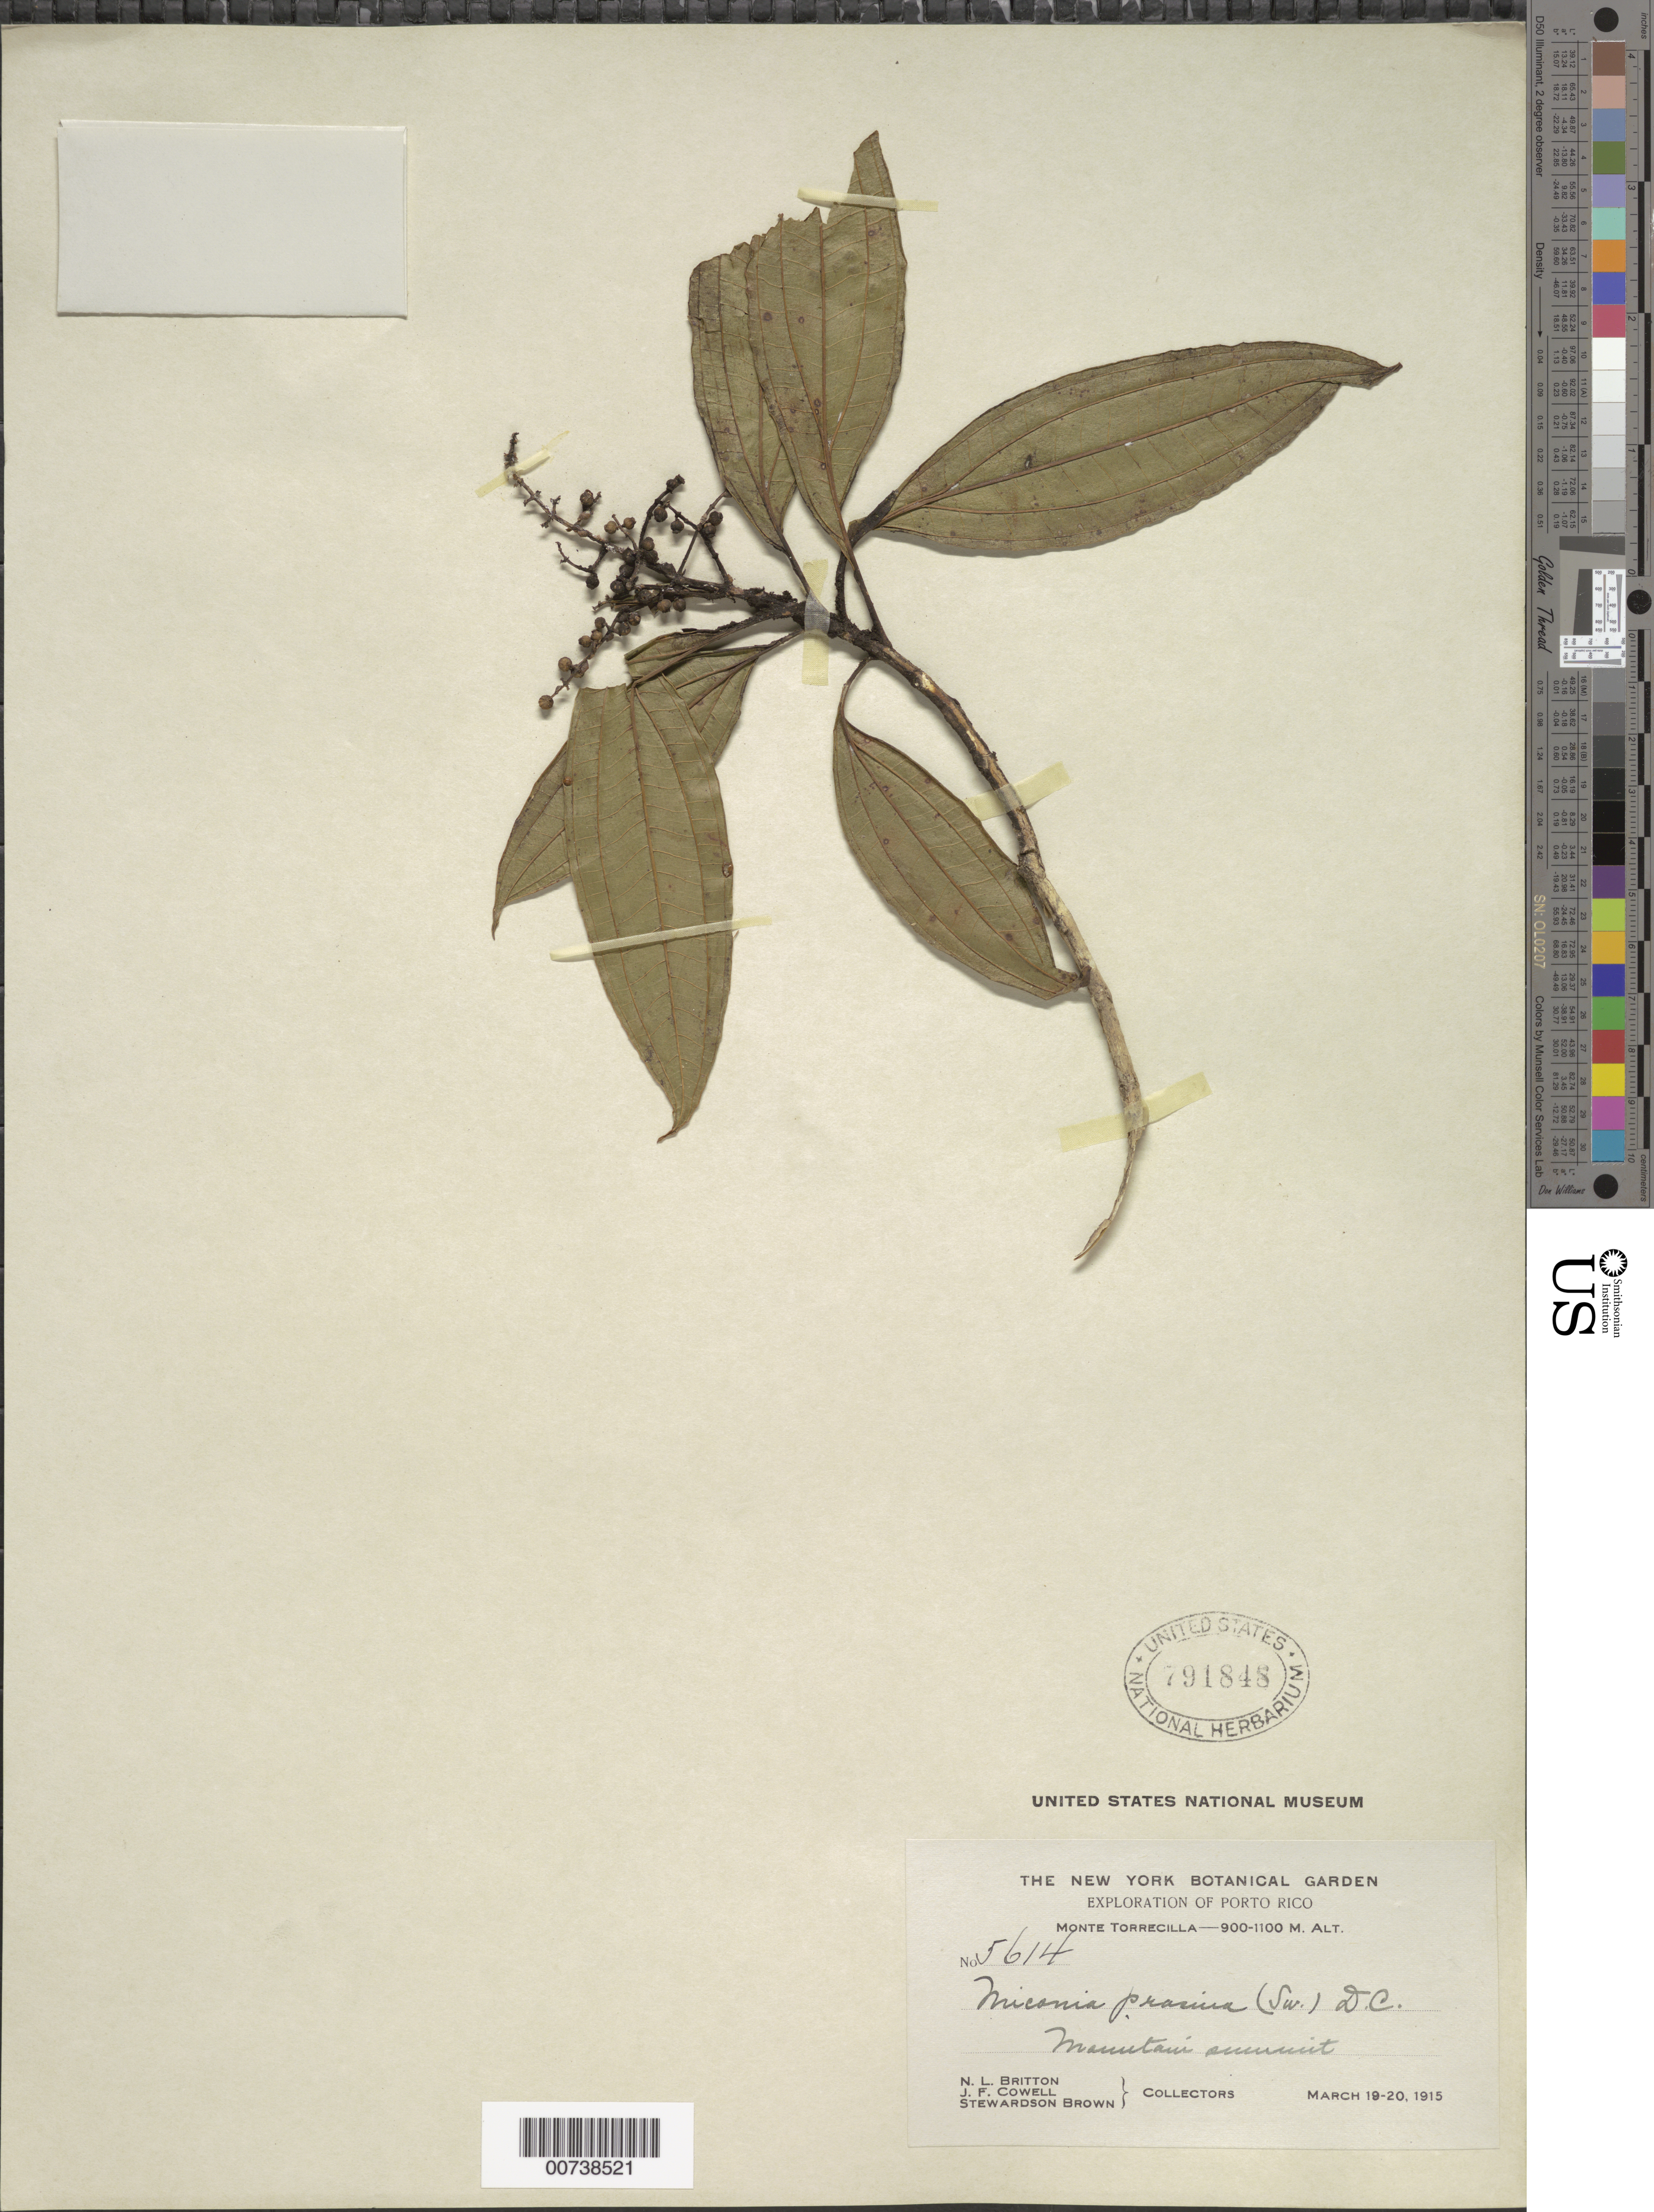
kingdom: Plantae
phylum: Tracheophyta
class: Magnoliopsida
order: Myrtales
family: Melastomataceae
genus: Miconia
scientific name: Miconia prasina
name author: (Sw.) DC.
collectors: N. Britton, J. F. Cowell & S. Brown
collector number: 5614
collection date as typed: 19 Mar 1915 to 20 Mar 1915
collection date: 1915-03-19/1915-03-20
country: Puerto Rico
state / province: Barranquitas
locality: Monte Torrecilla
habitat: Mountain summit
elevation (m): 900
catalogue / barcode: US 791848